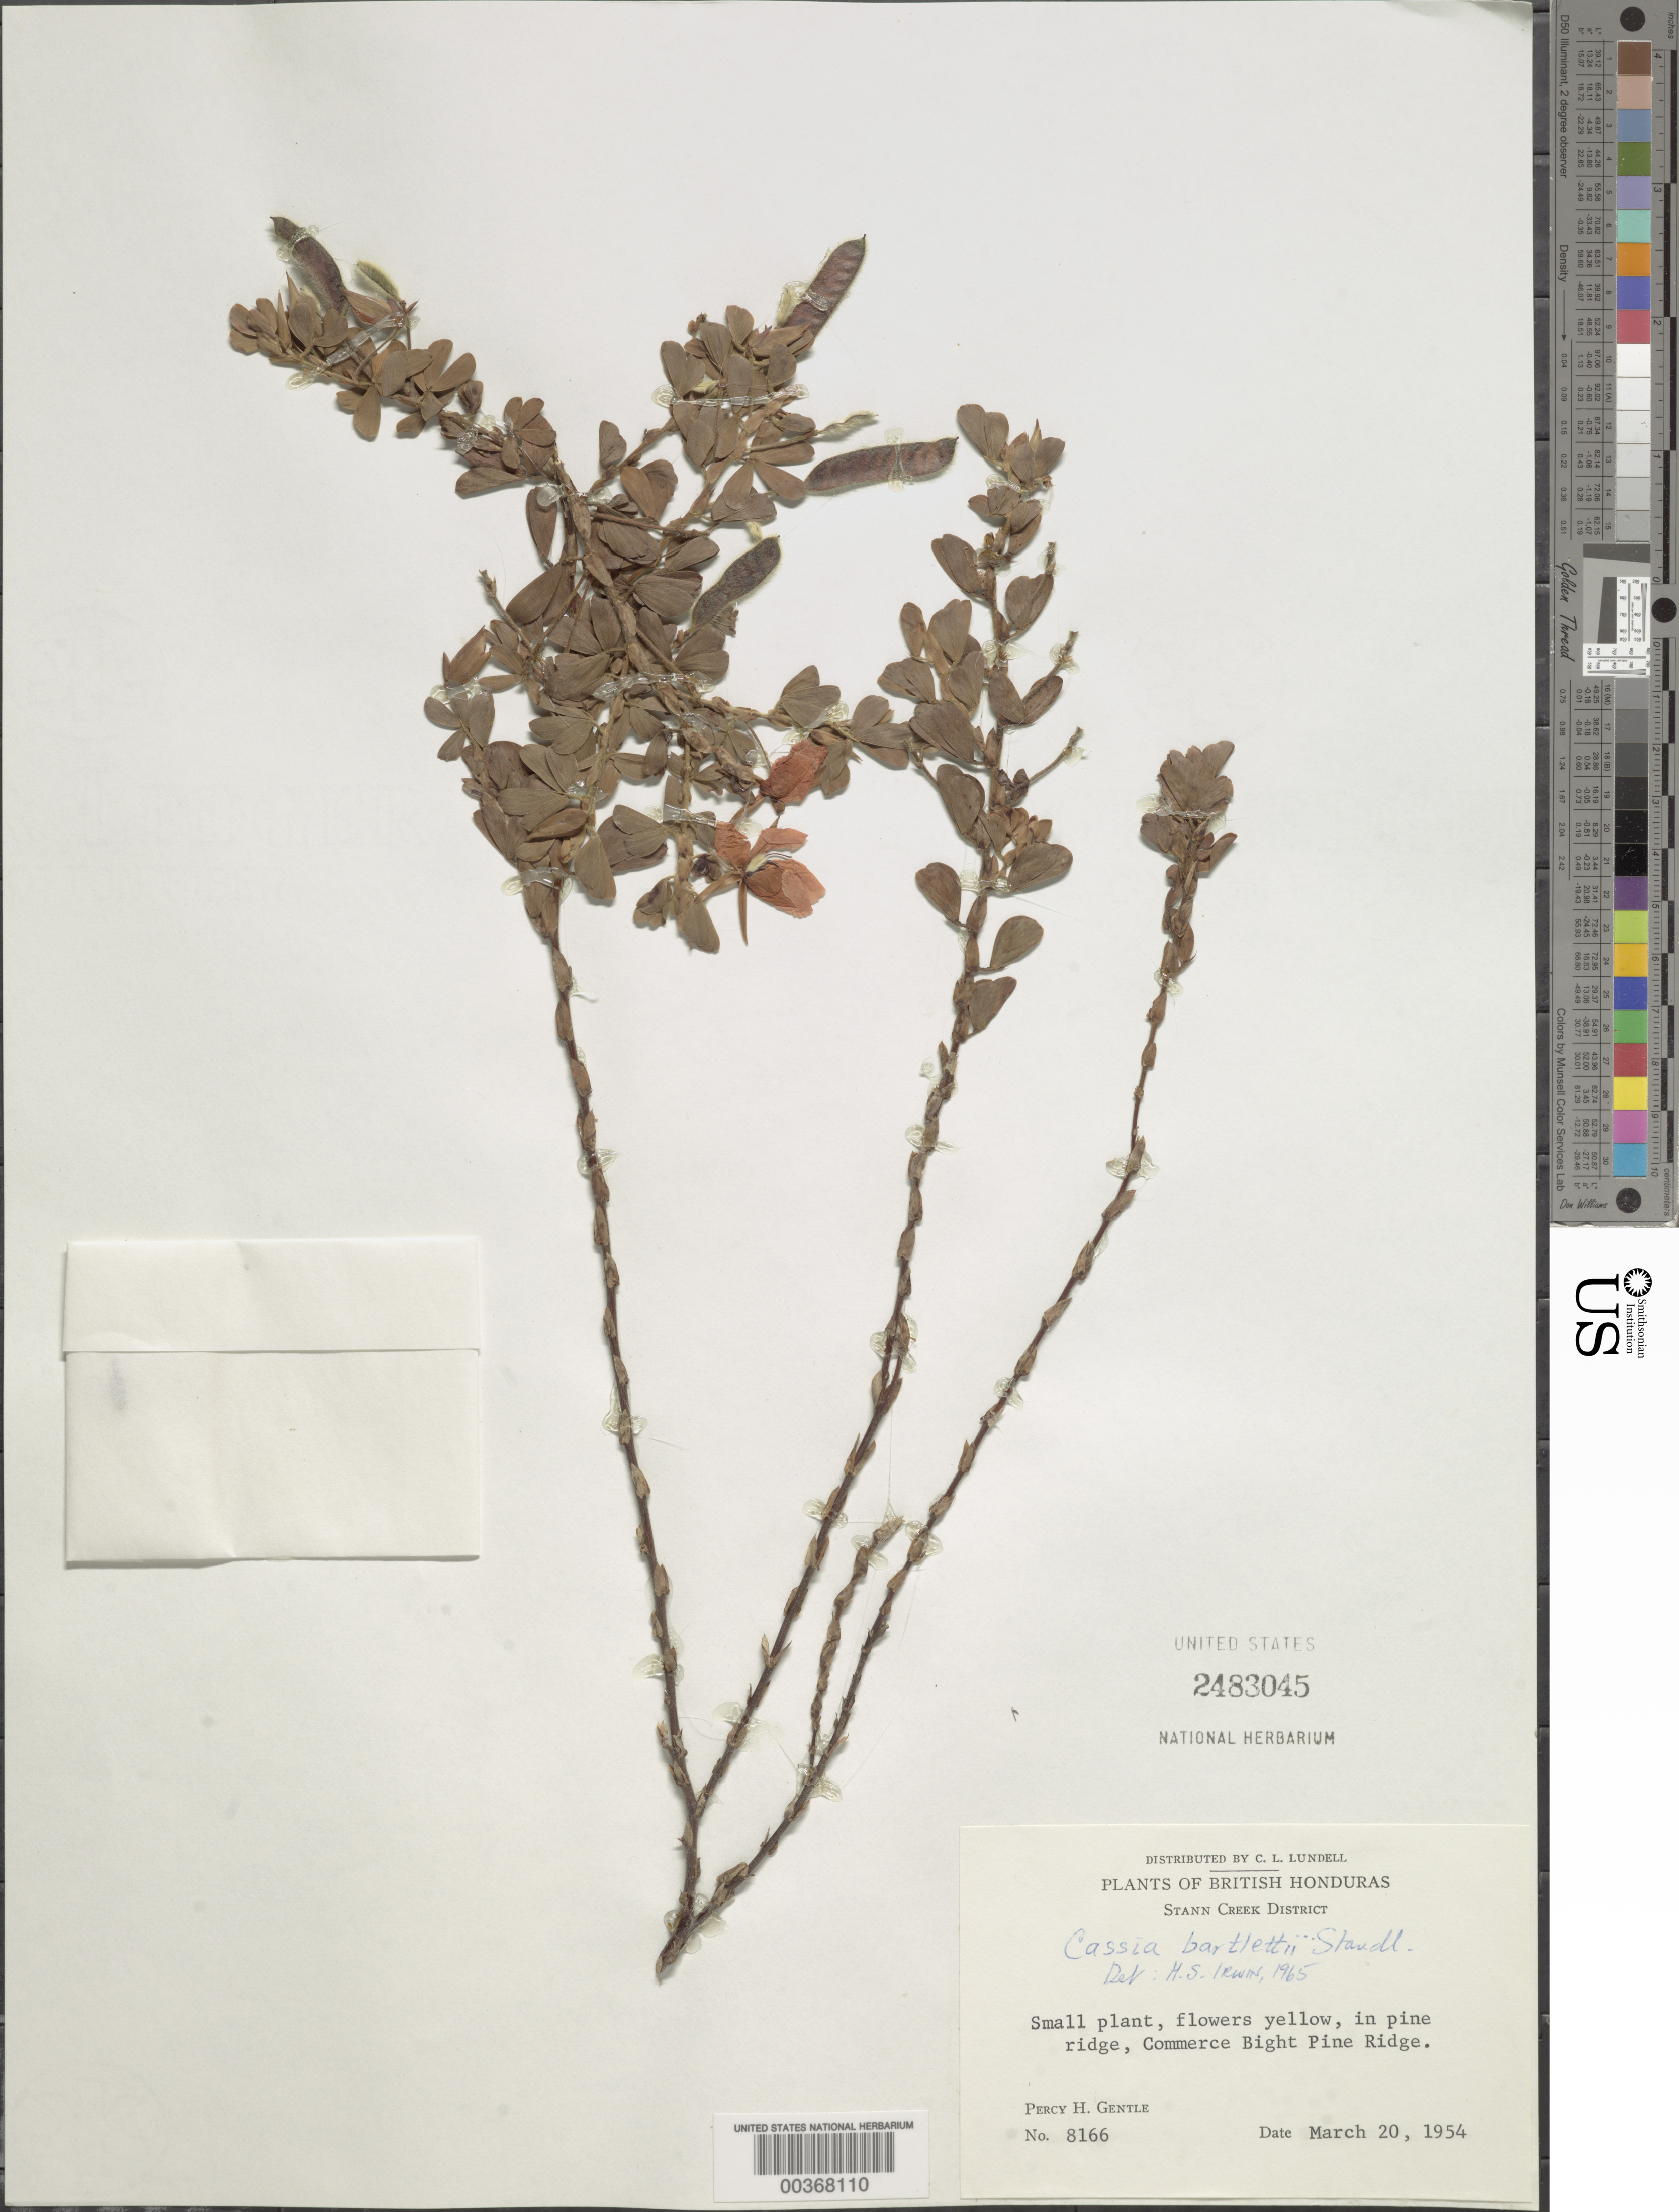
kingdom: Plantae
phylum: Tracheophyta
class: Magnoliopsida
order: Fabales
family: Fabaceae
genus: Chamaecrista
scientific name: Chamaecrista desvauxii var. mollissima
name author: (Benth.) H.S. Irwin & Barneby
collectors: P. H. Gentle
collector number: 8166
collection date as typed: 20 Mar 1954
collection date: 1954-03-20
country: Belize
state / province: Stann Creek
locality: Commerce Bight Pine Ridge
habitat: Pine ridge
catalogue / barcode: US 2483045